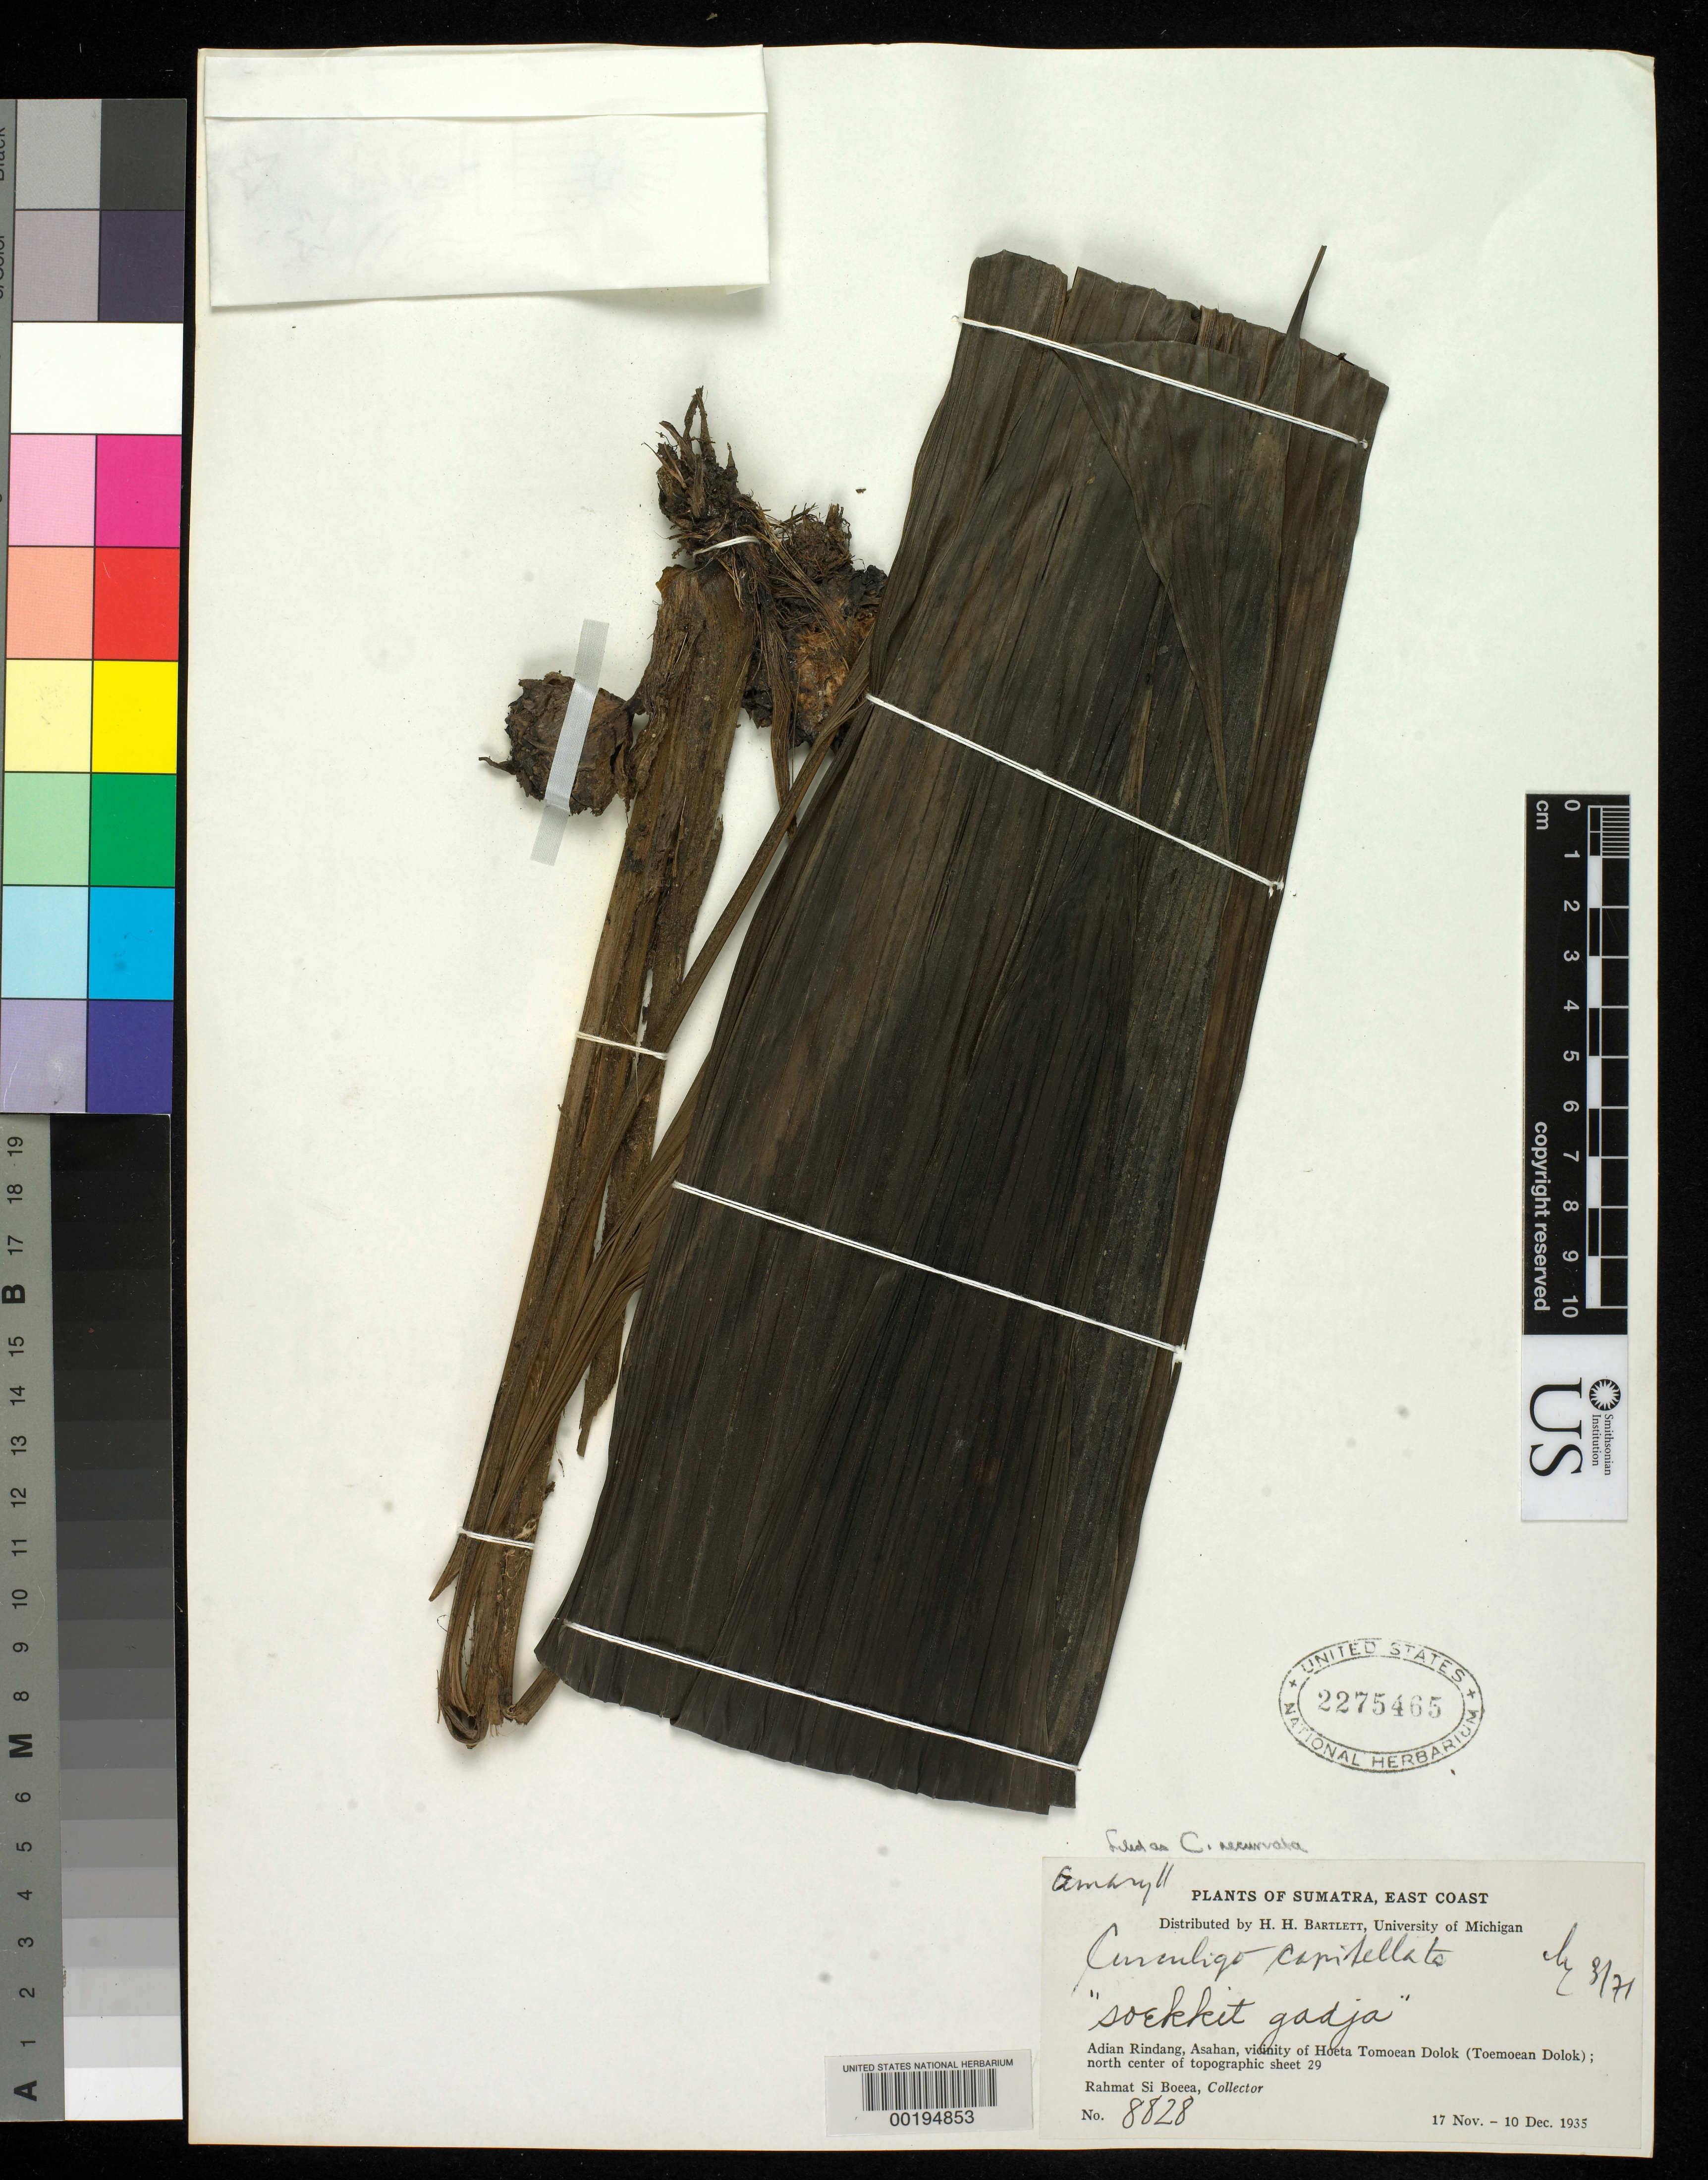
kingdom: Plantae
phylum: Tracheophyta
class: Liliopsida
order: Asparagales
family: Hypoxidaceae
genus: Curculigo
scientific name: Curculigo capitulata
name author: (Lour.) Kuntze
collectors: Rahmat Si Boeea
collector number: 8828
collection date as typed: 17 Nov 1935 to 10 Dec 1935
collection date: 1935-11-17/1935-12-10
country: Indonesia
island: Sumatra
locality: Soekkit gadja, adian rindang, asahan, vicinity of hoeta tomoean dolok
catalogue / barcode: US 2275465